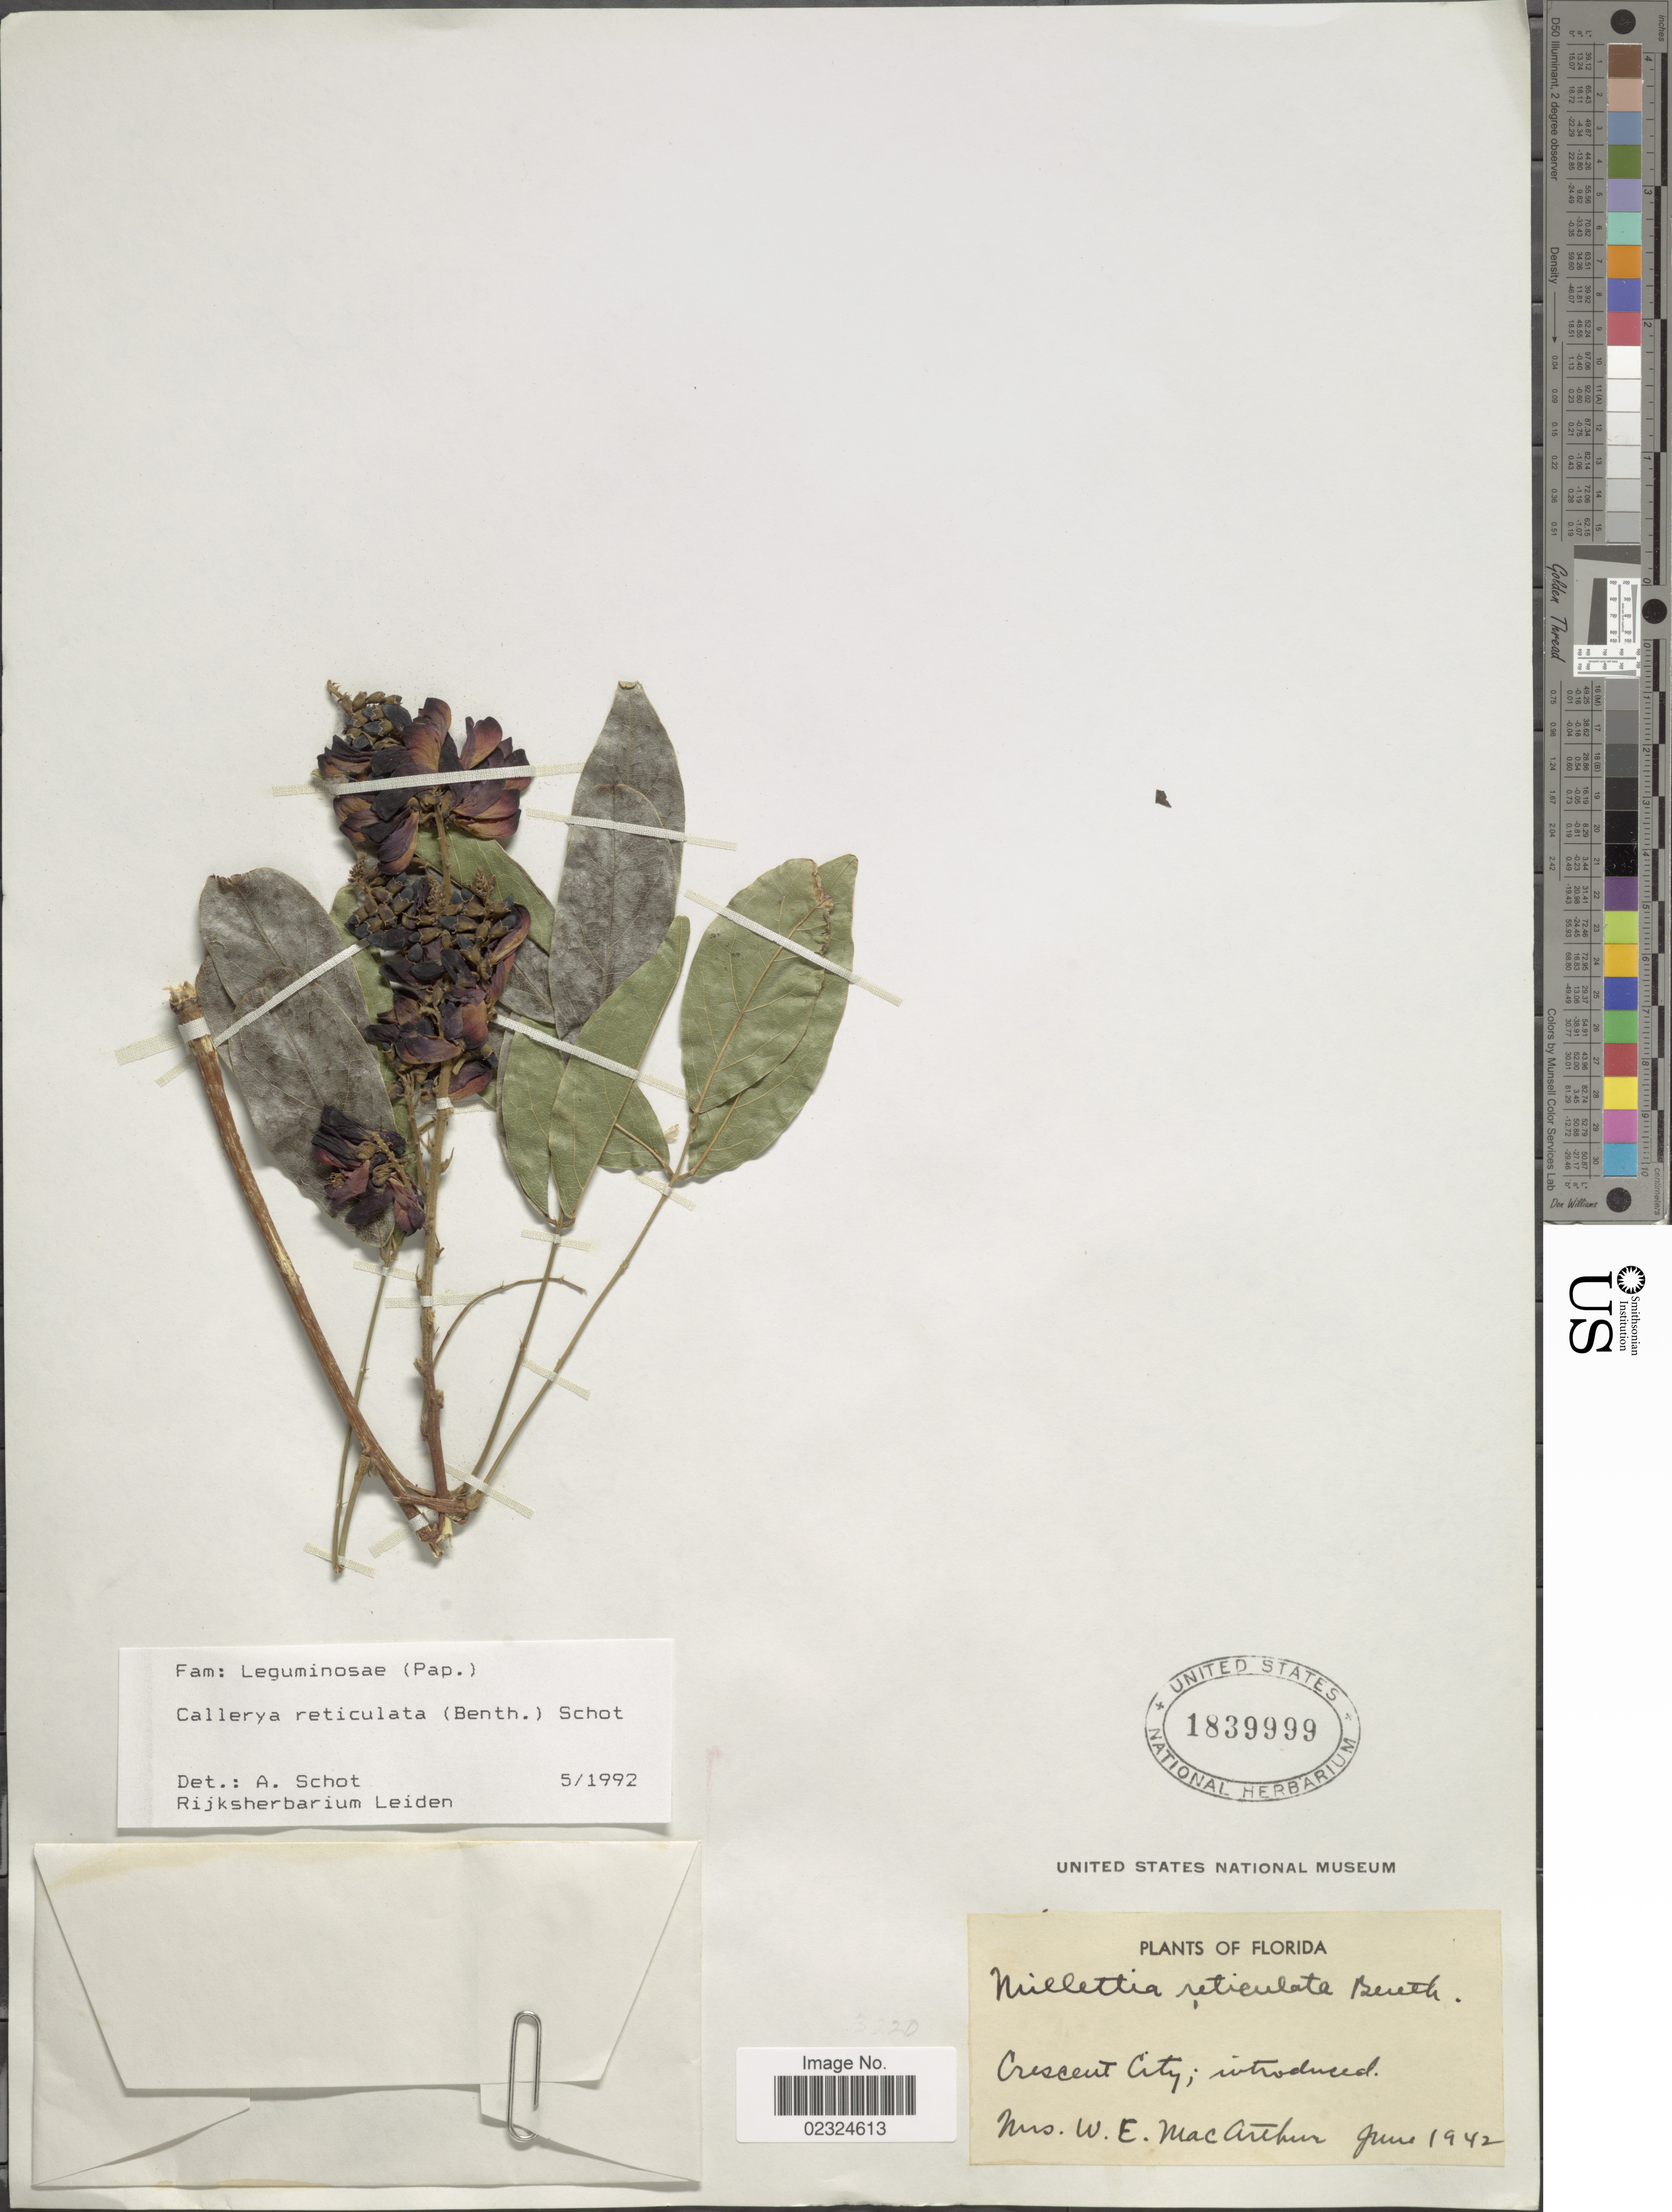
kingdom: Plantae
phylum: Tracheophyta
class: Magnoliopsida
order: Fabales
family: Fabaceae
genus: Wisteriopsis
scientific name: Wisteriopsis reticulata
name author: (Benth.) J. Compton & Schrire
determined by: Strong, Mark T., (BOT), Smithsonian Institution - National Museum of Natural History (UNITED STATES)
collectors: W. MacArthur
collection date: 1942-06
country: United States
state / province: Florida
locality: Crescent City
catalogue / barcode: US 1839999